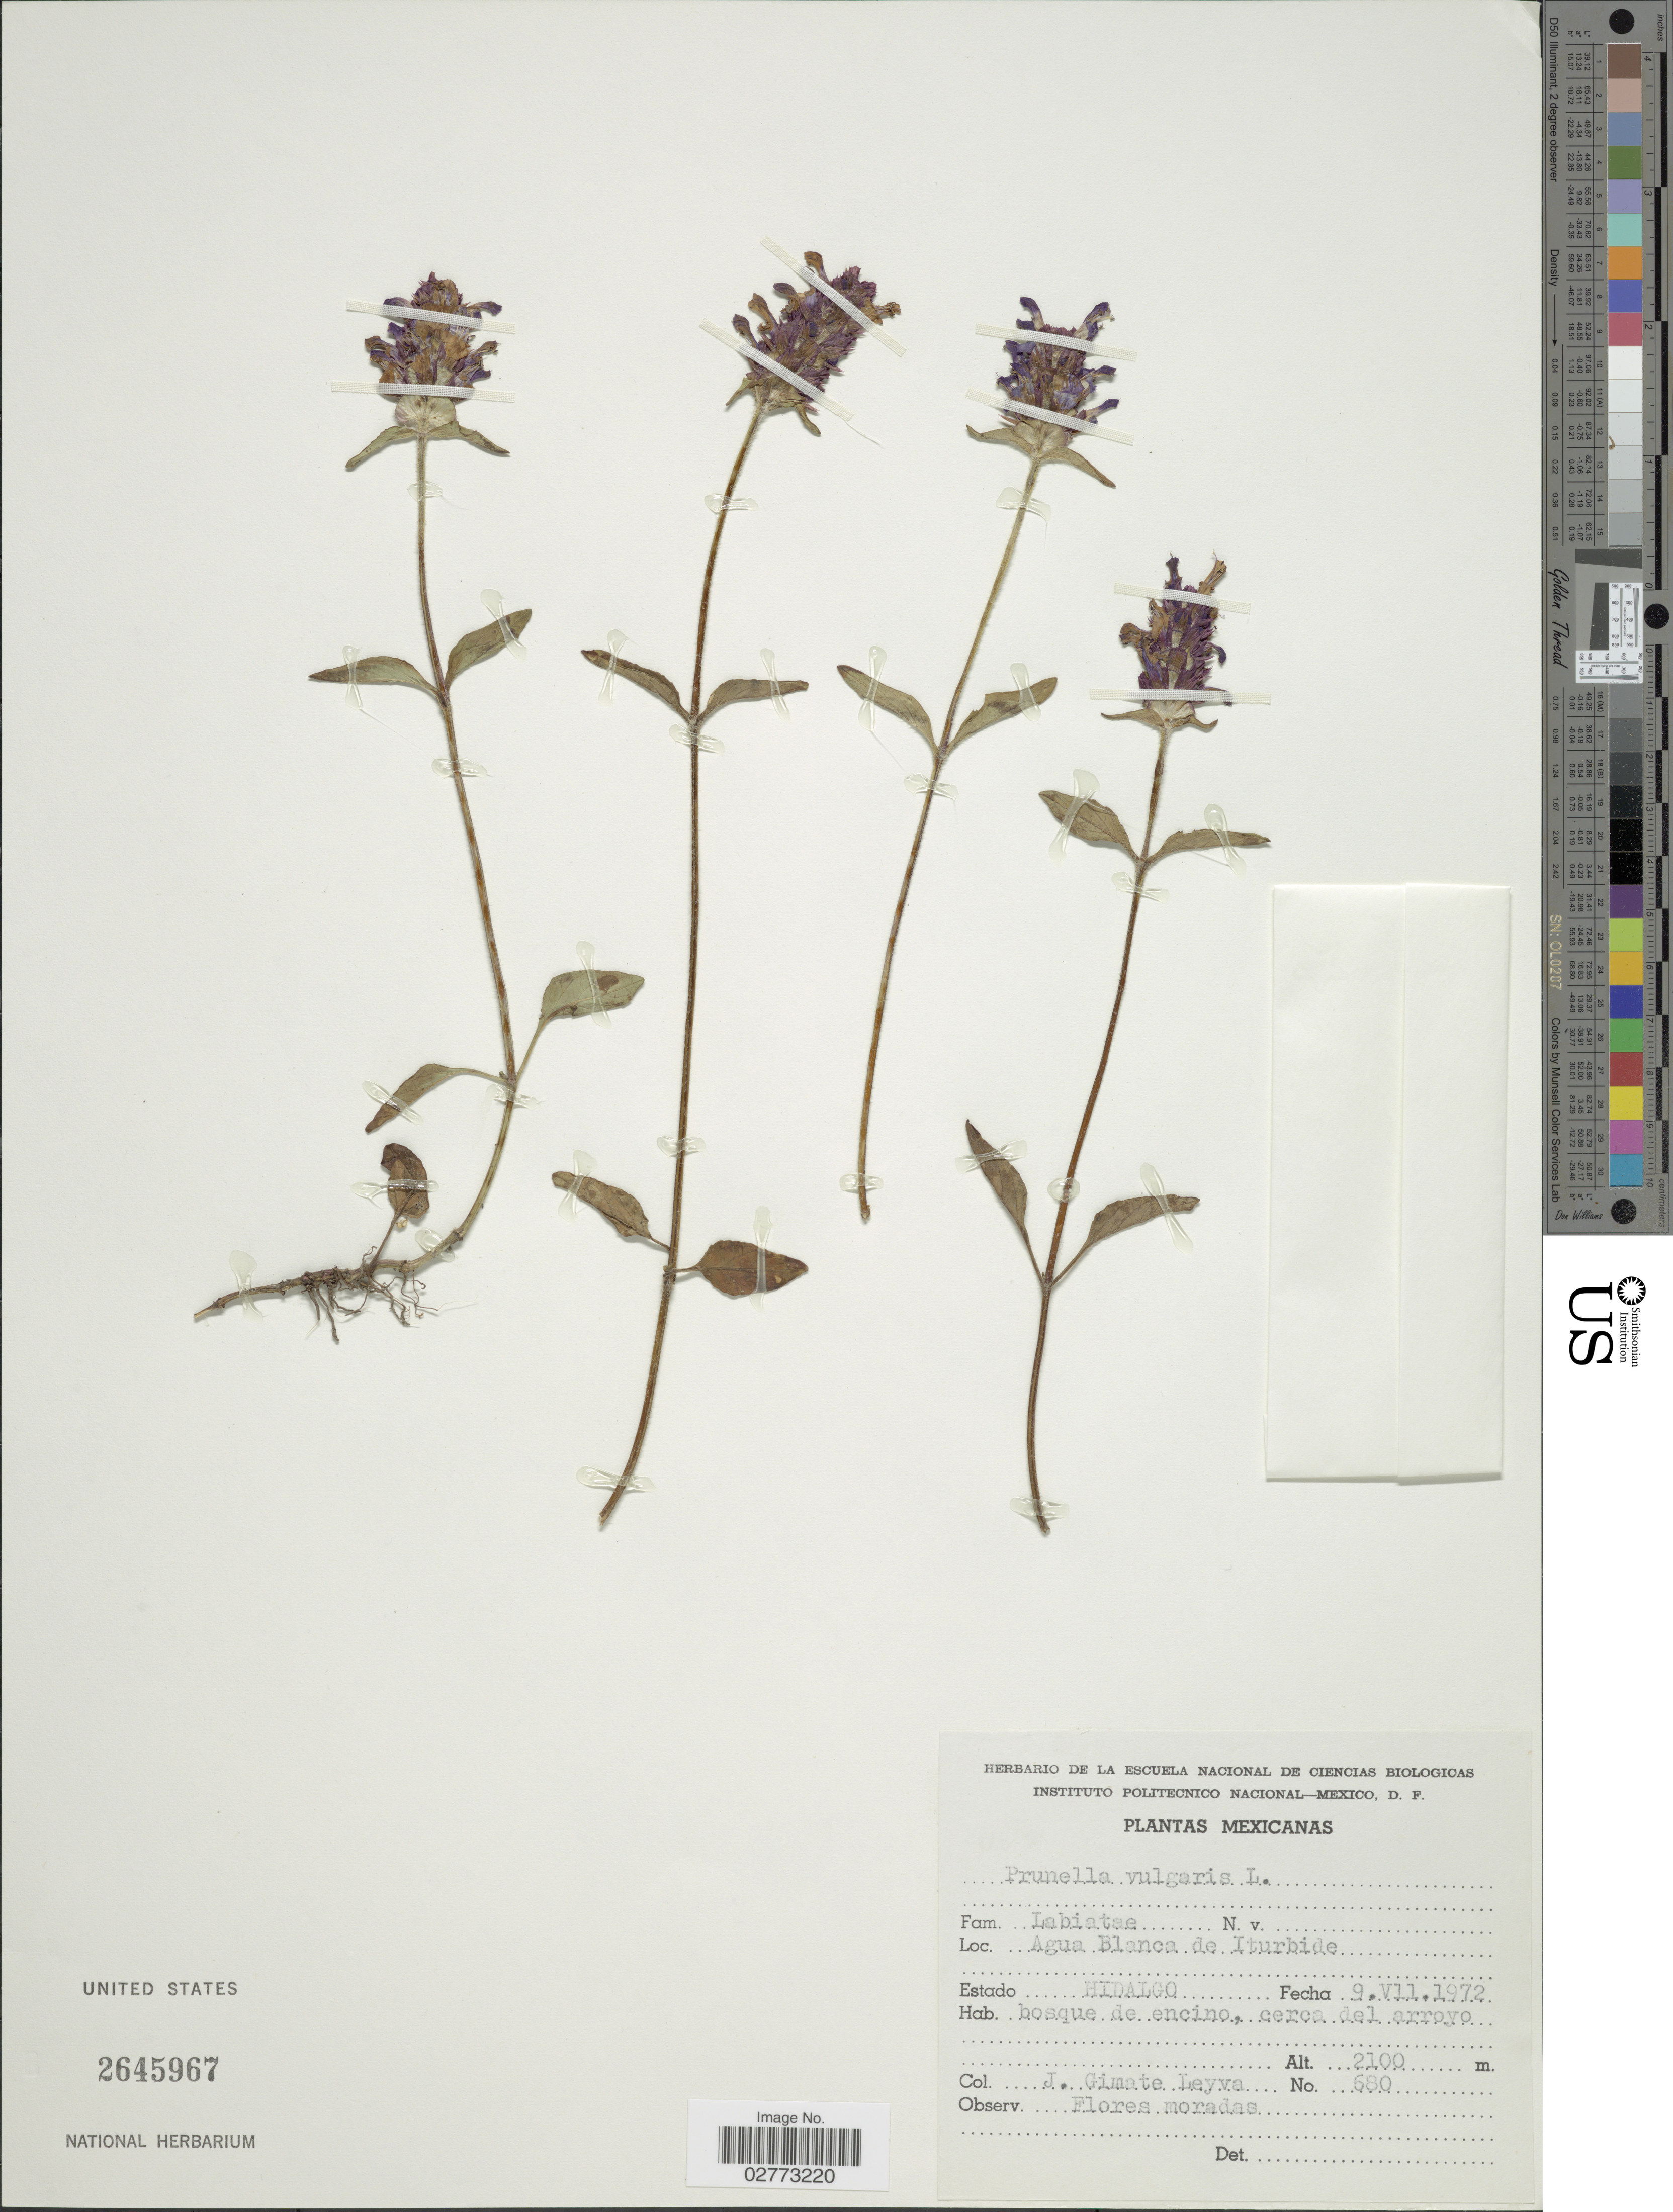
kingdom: Plantae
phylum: Tracheophyta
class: Magnoliopsida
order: Lamiales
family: Lamiaceae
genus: Prunella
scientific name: Prunella vulgaris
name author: L.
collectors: J. Gimate L.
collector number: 680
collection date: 1972-07-09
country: Mexico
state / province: Hidalgo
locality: Agua Blanca de Iturbide.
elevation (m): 2100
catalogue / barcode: US 2645967